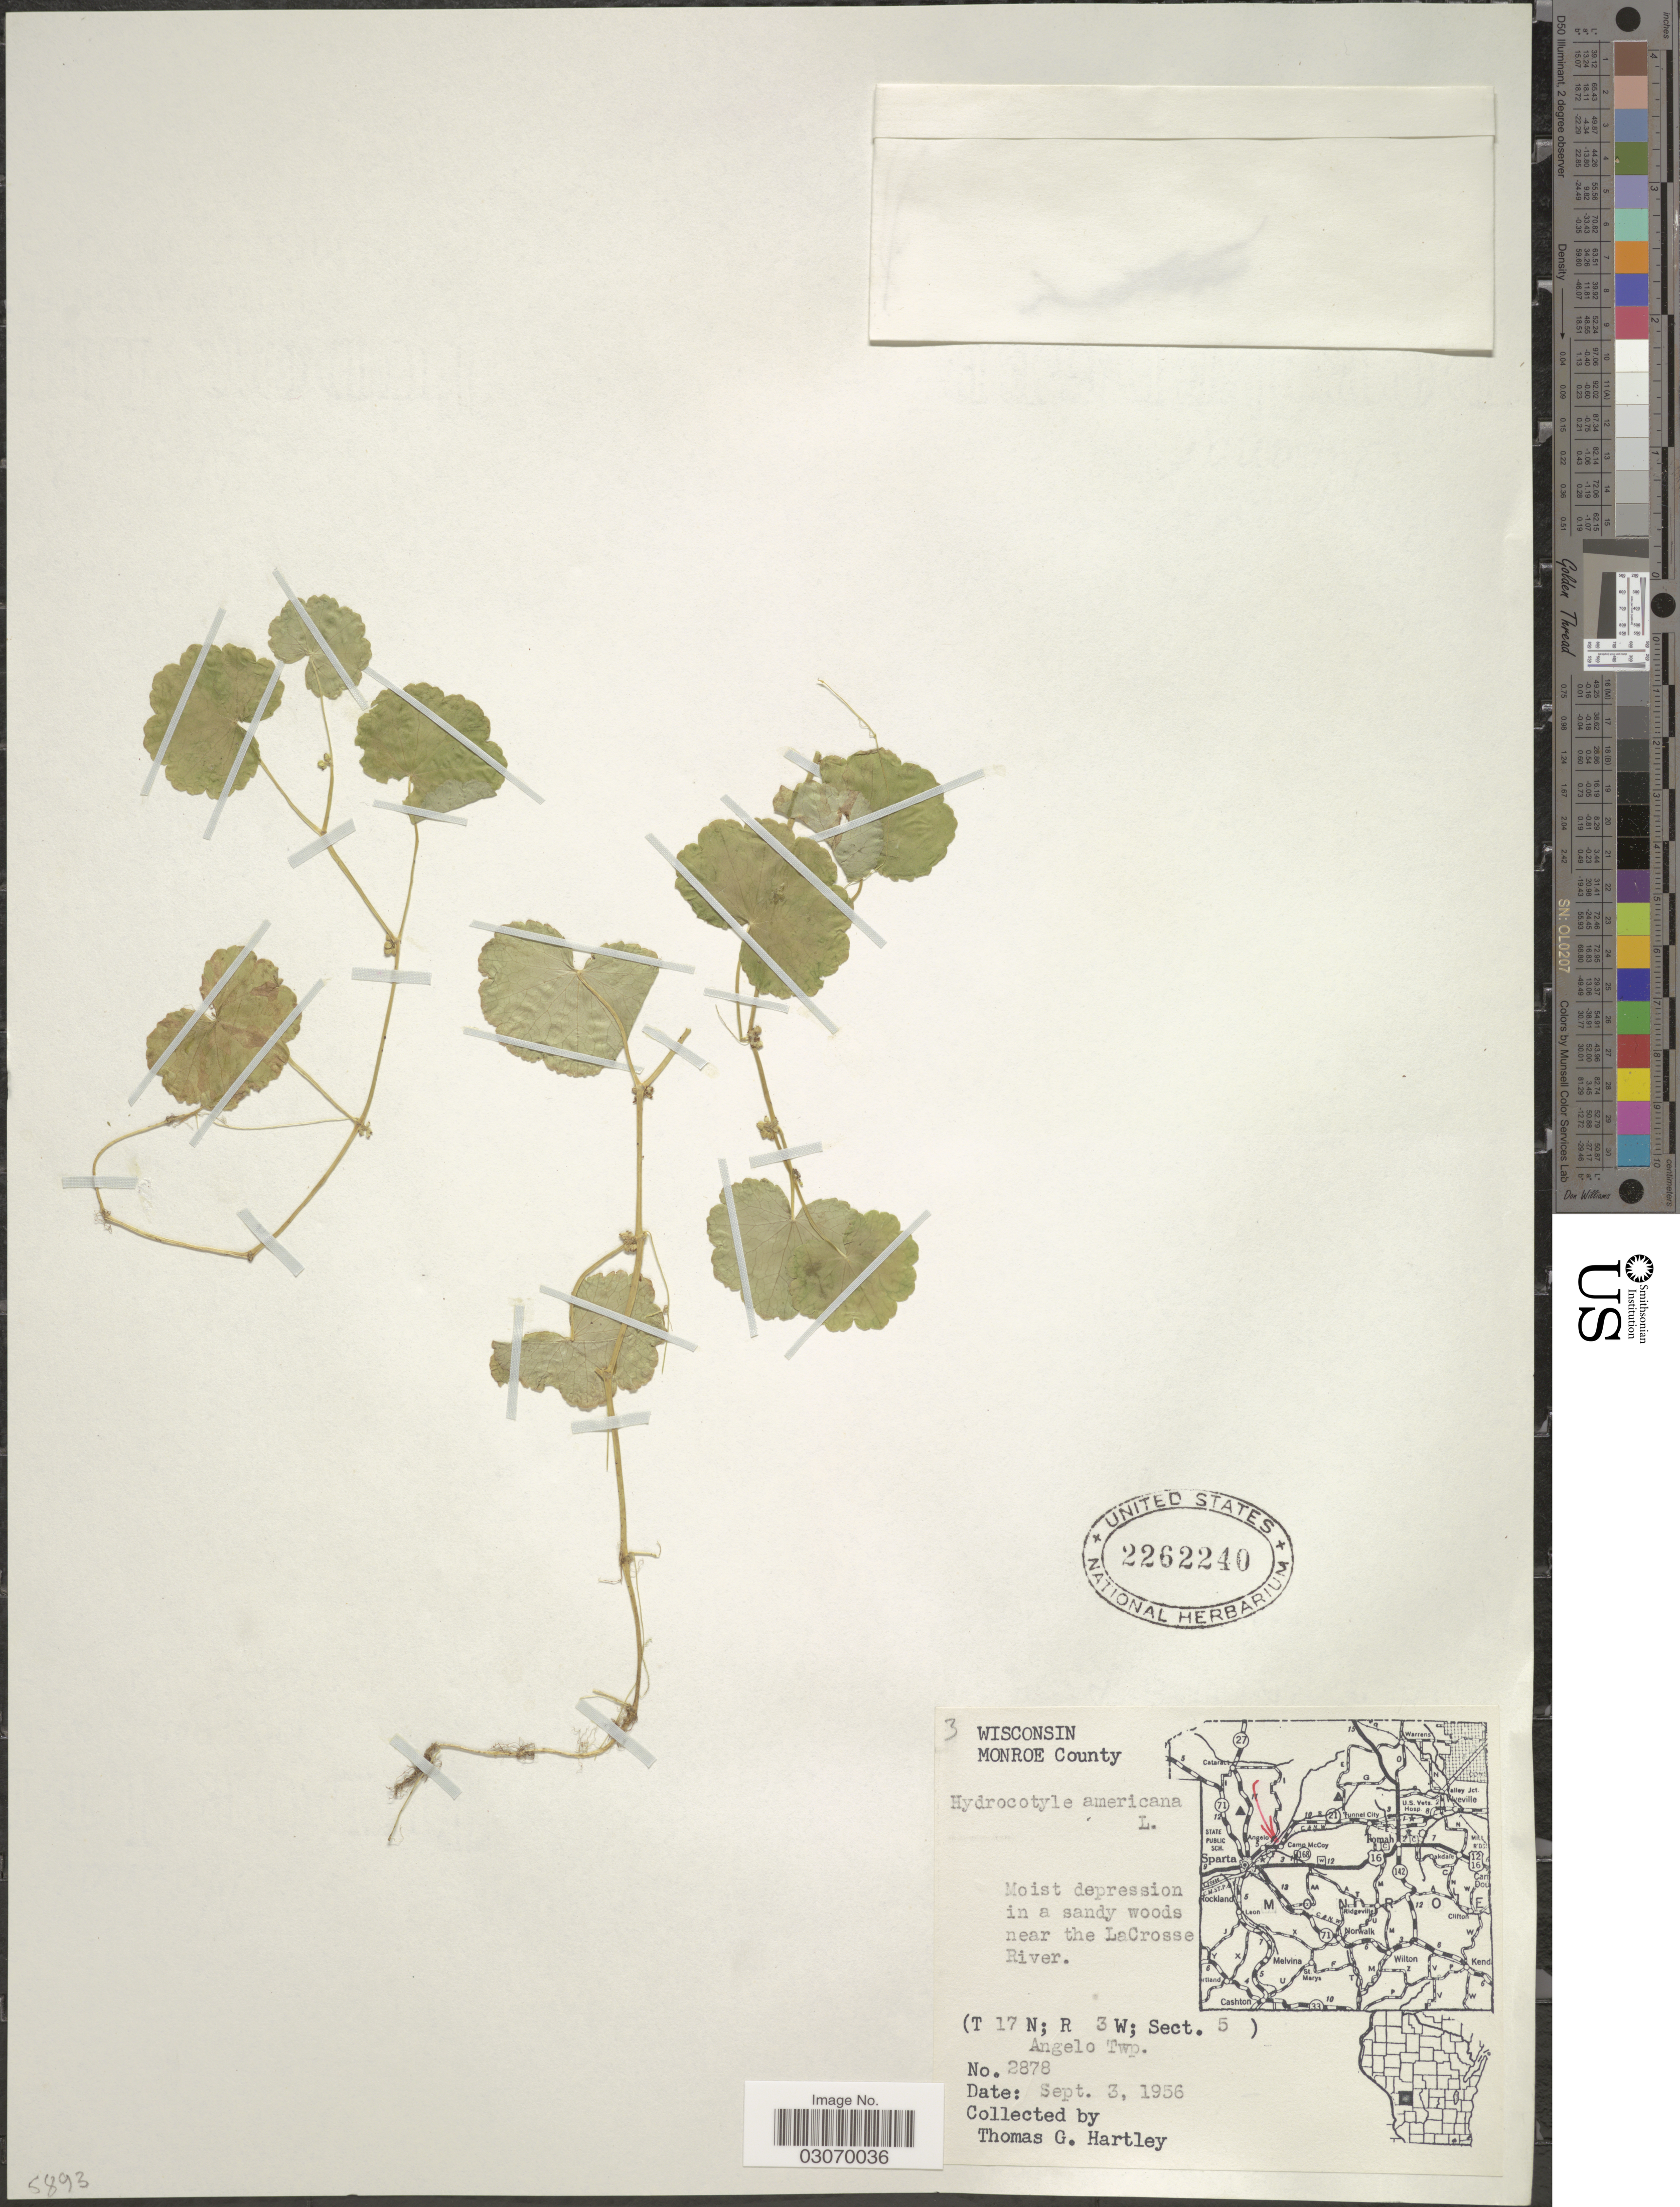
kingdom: Plantae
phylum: Tracheophyta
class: Magnoliopsida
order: Apiales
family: Araliaceae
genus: Hydrocotyle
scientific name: Hydrocotyle americana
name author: L.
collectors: T. G. Hartley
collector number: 2878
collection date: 1956-09-03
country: United States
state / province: Wisconsin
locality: Monroe County, near the LaCrosse River. Angelo Twp. (T 17 N; R 3 W; Sect. 5).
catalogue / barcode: US 2262240